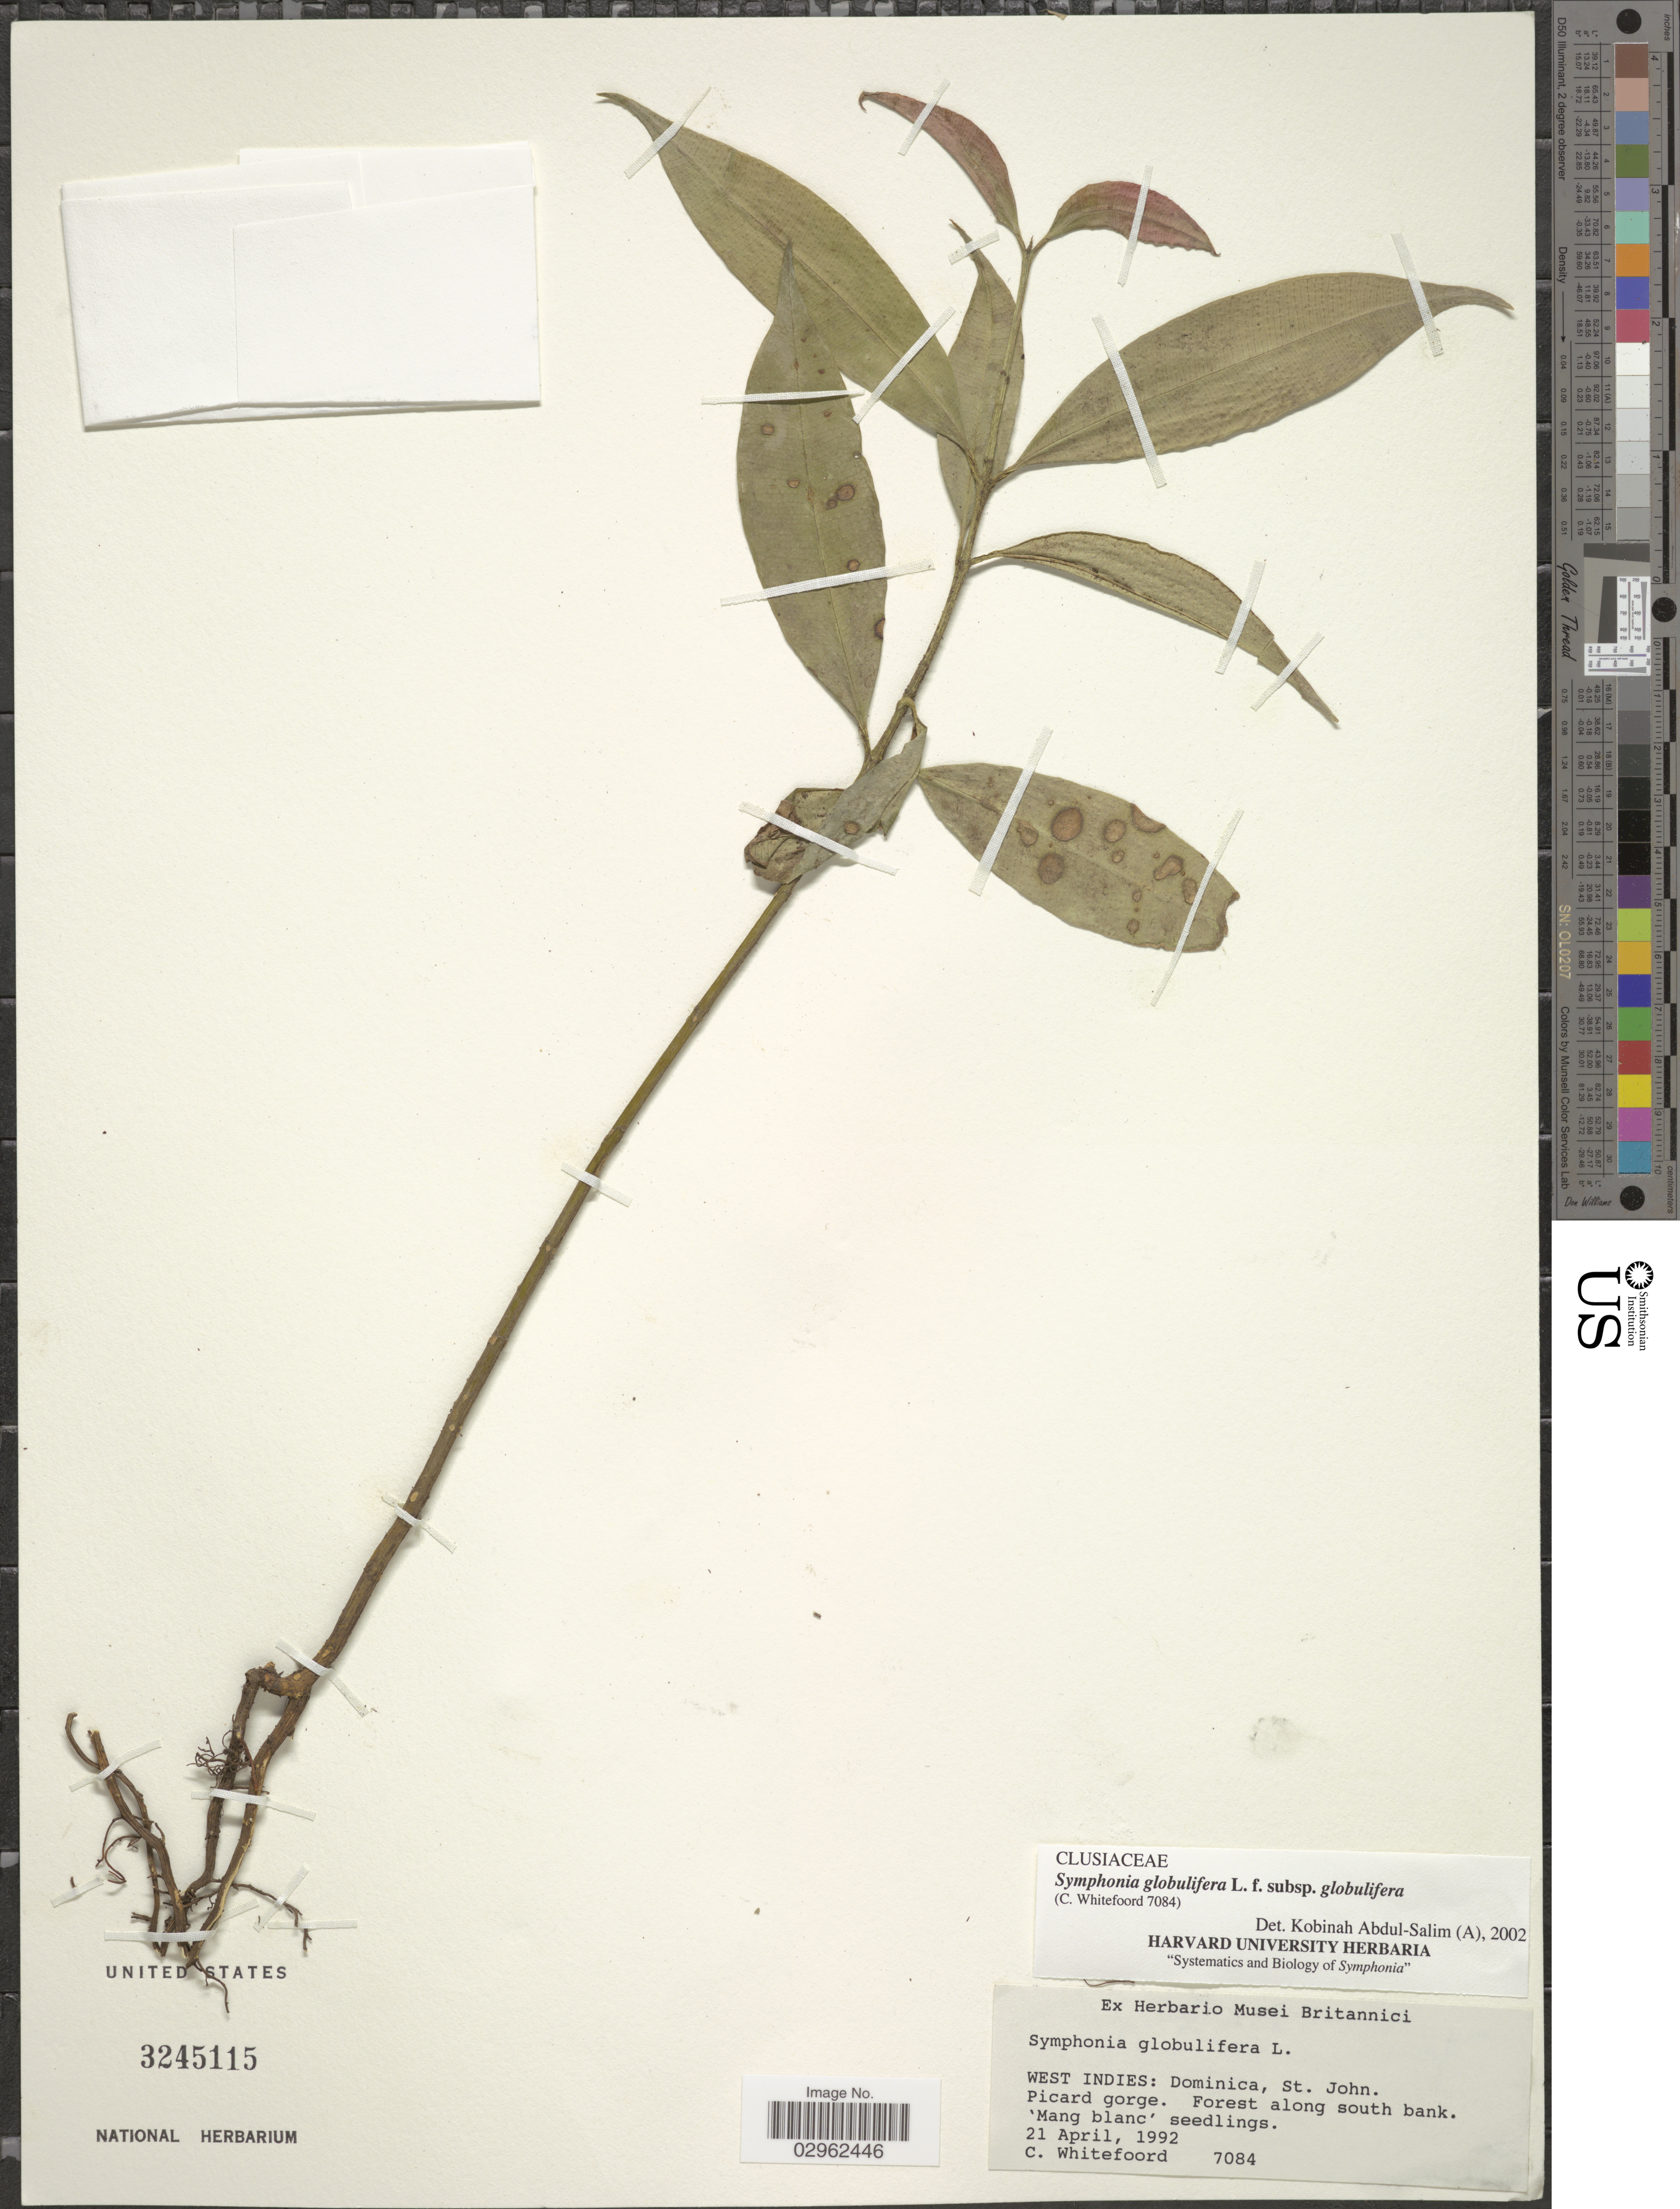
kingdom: Plantae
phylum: Tracheophyta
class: Magnoliopsida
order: Malpighiales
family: Clusiaceae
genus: Symphonia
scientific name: Symphonia globulifera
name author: L. f.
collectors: C. Whitefoord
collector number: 7084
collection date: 1992-04-21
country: Dominica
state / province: St. John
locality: West Indies: Dominica, St. John. Picard gorge. Forest along south bank.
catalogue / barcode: US 3245115